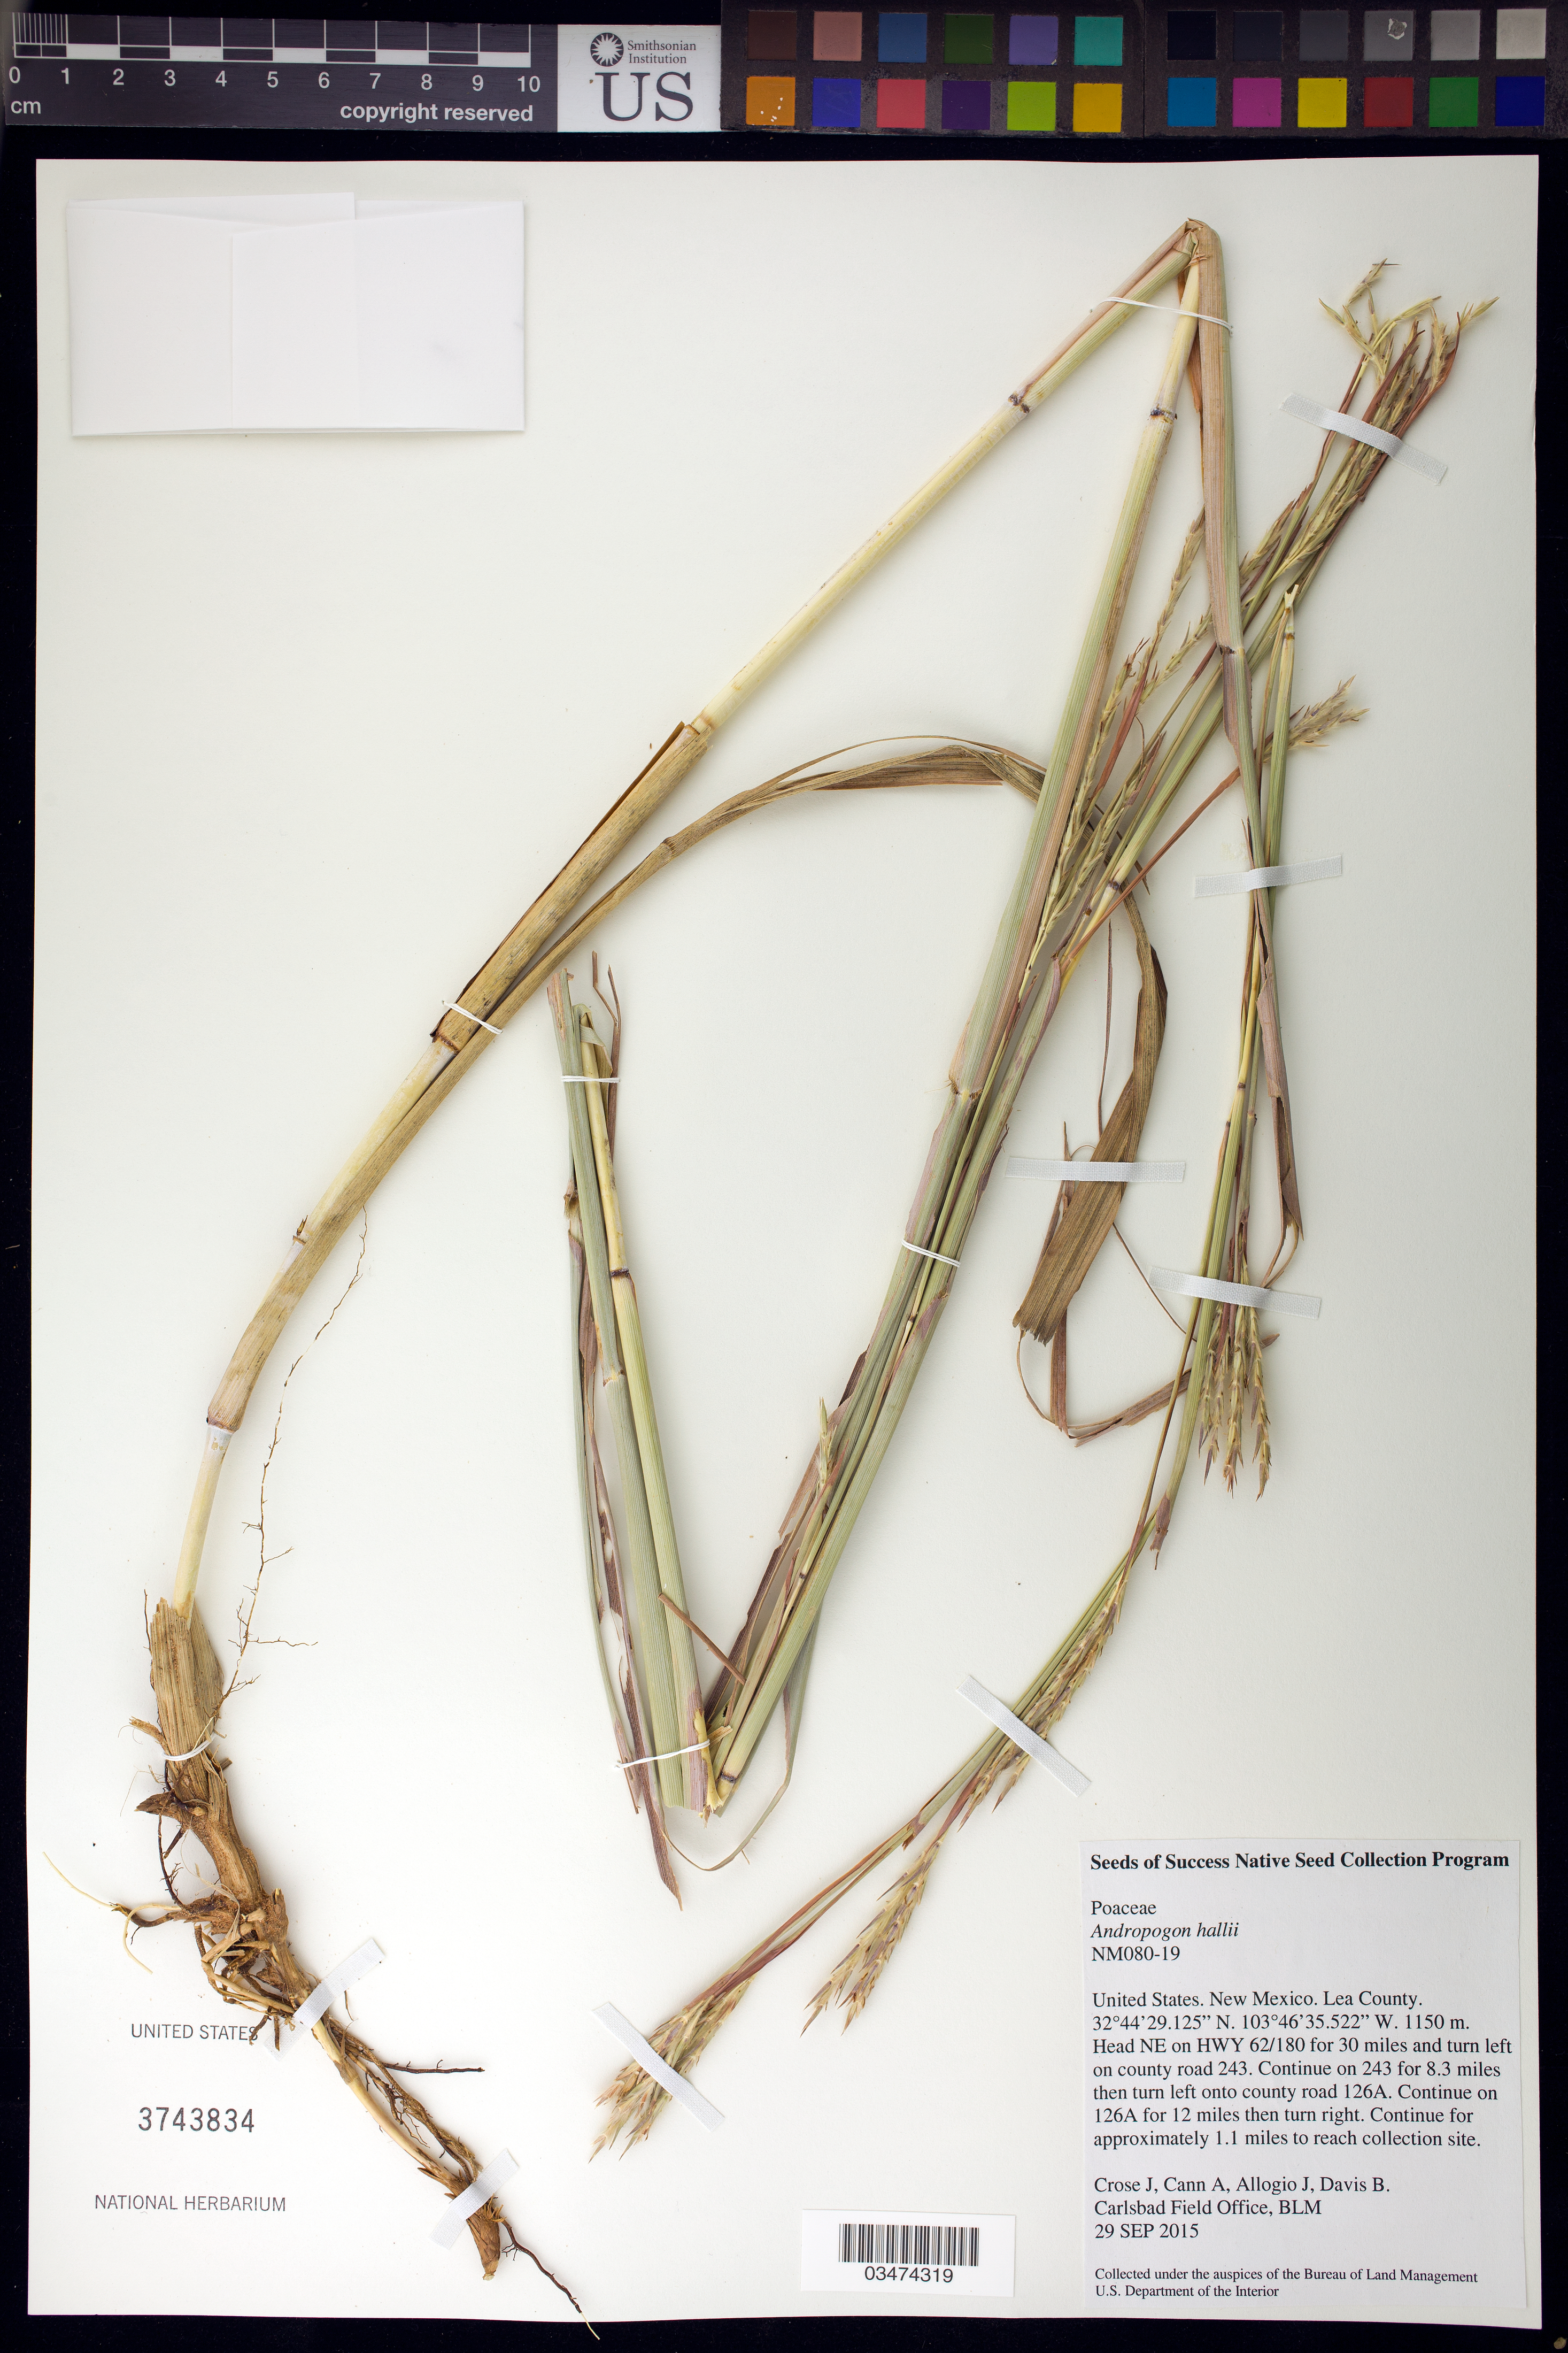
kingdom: Plantae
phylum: Tracheophyta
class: Liliopsida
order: Poales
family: Poaceae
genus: Andropogon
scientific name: Andropogon hallii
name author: Hack.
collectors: J. Crose, B. Davis, J. Allogio & A. Cann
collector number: NM080-19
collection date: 2015-09-29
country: United States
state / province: New Mexico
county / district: Lea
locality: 12 miles on 126 A road.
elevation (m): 1150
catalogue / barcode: US 3743834